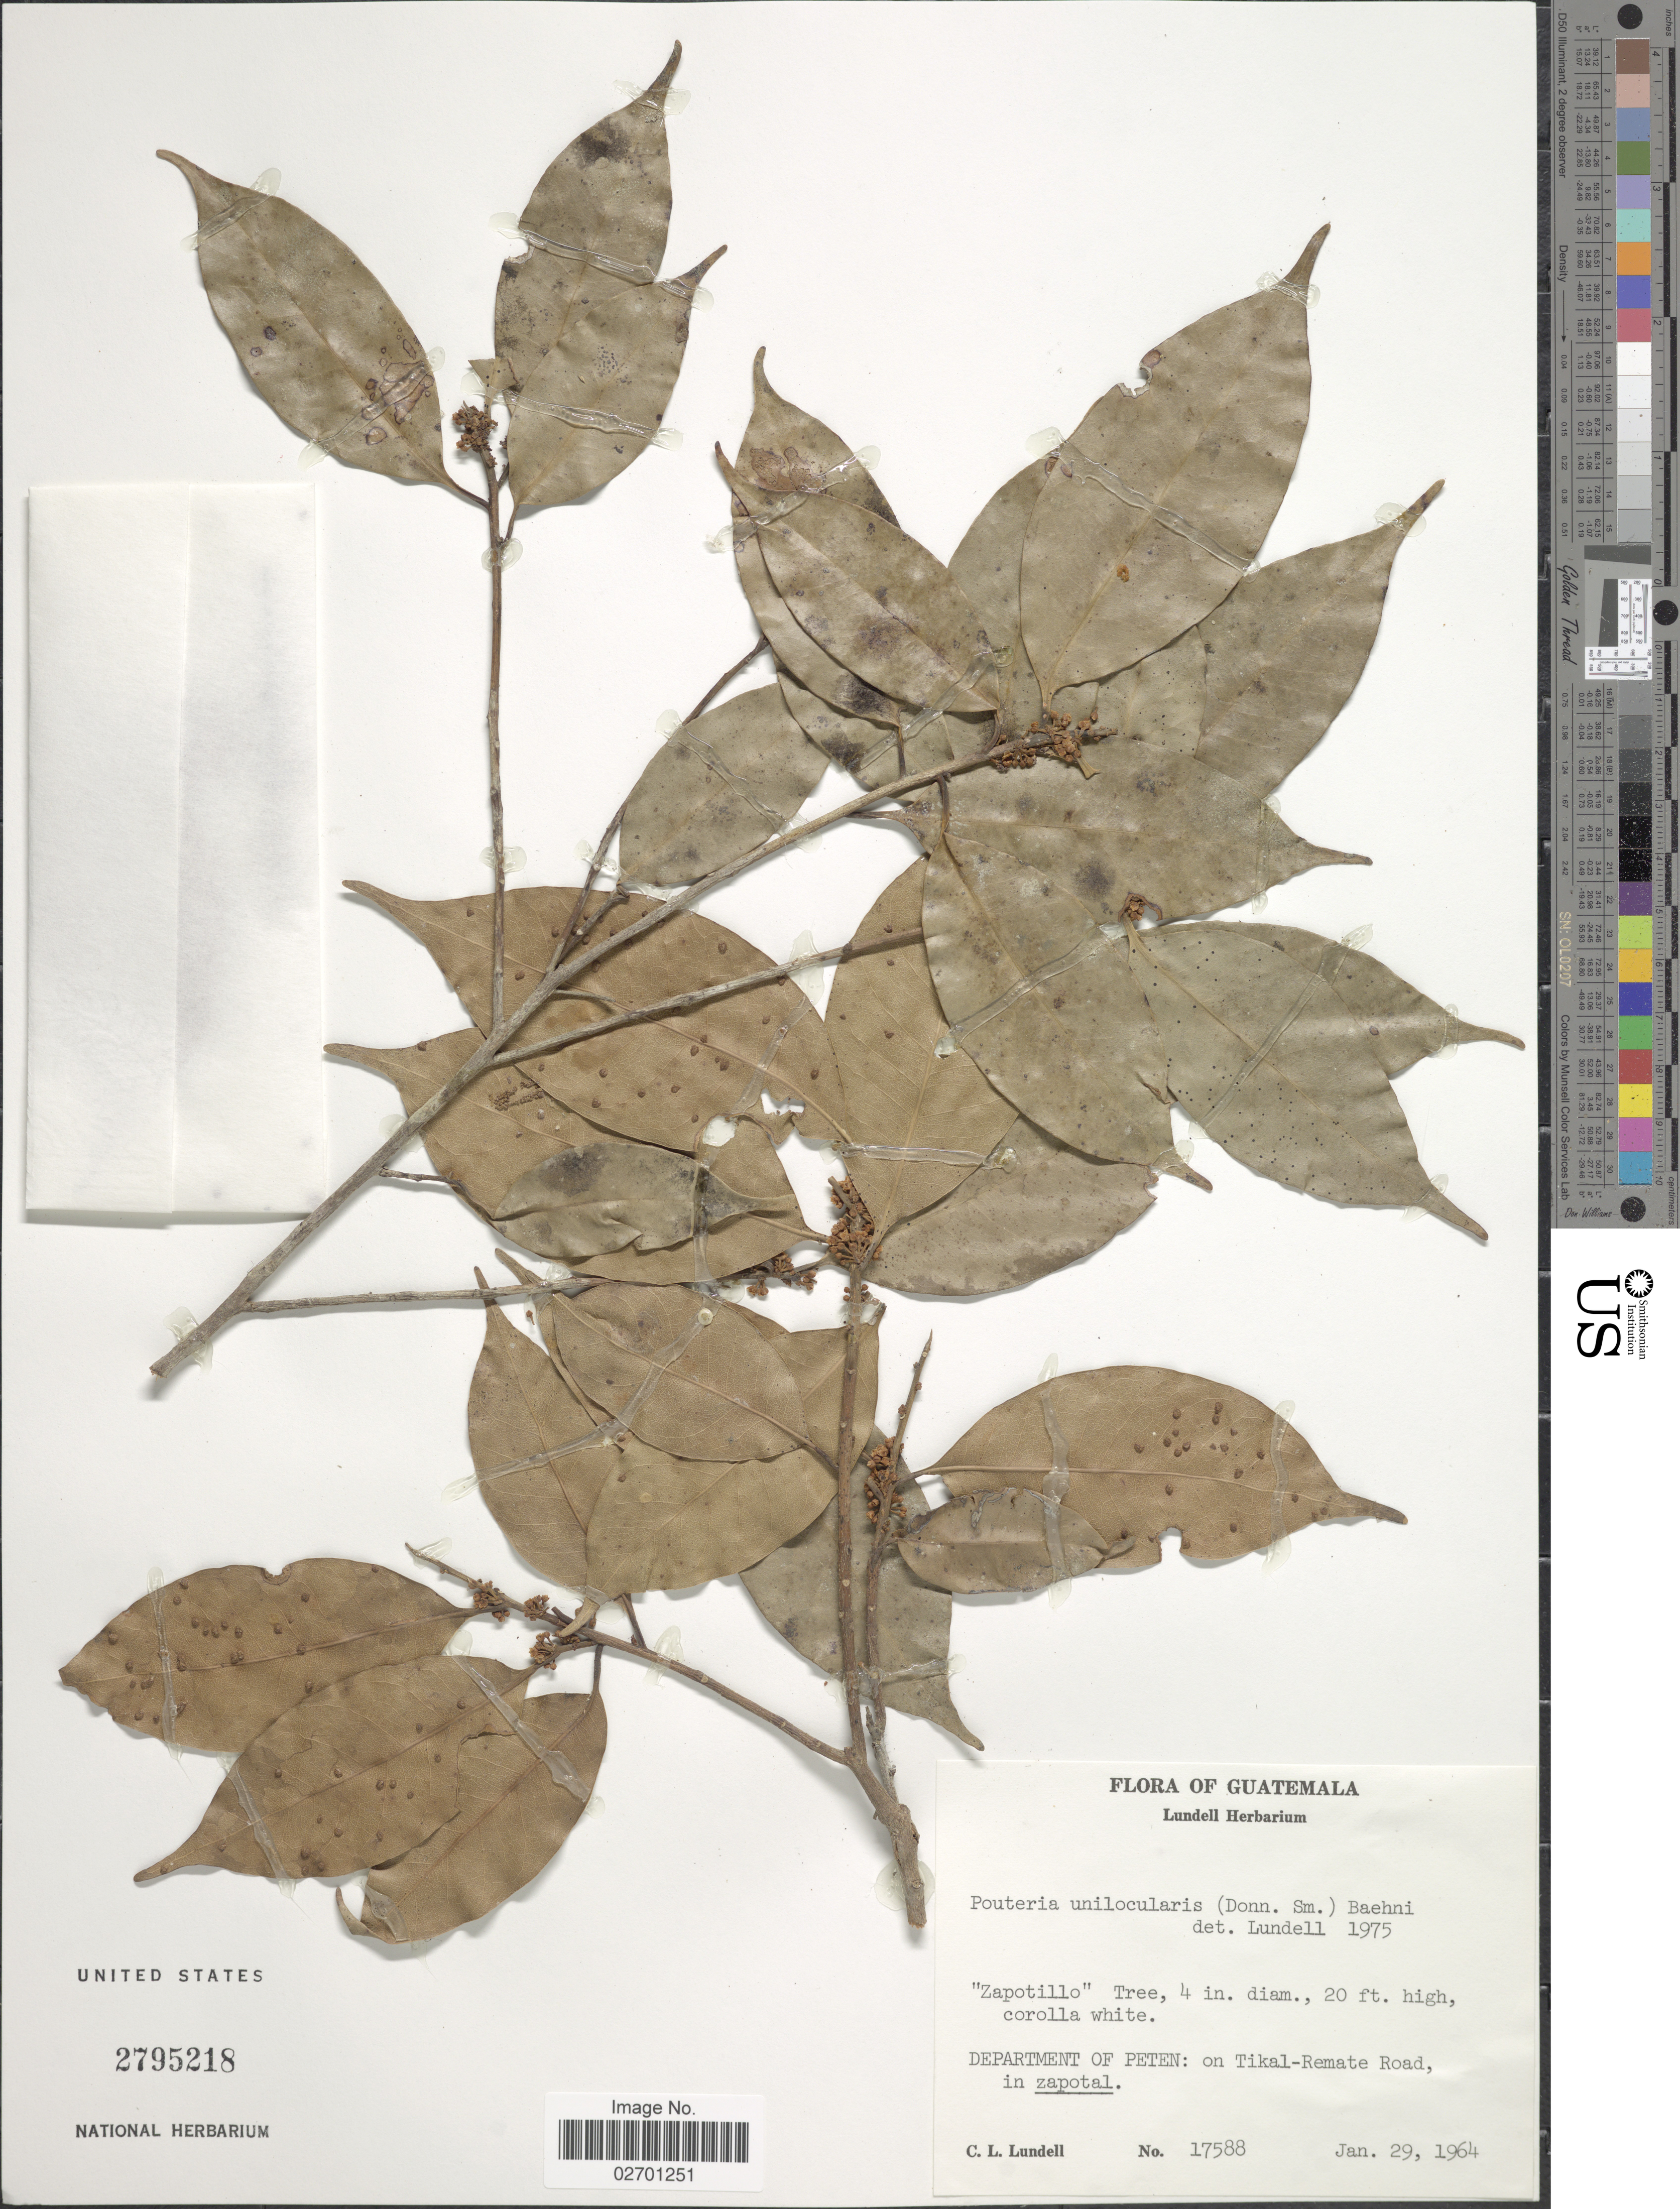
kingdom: Plantae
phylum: Tracheophyta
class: Magnoliopsida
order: Ericales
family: Sapotaceae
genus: Pouteria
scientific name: Pouteria reticulata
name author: (Engl.) Eyma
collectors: C. L. Lundell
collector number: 17588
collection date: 1964-01-29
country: Guatemala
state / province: El Petén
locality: On Tikal-Remate Road, in zapotal.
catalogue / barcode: US 2795218